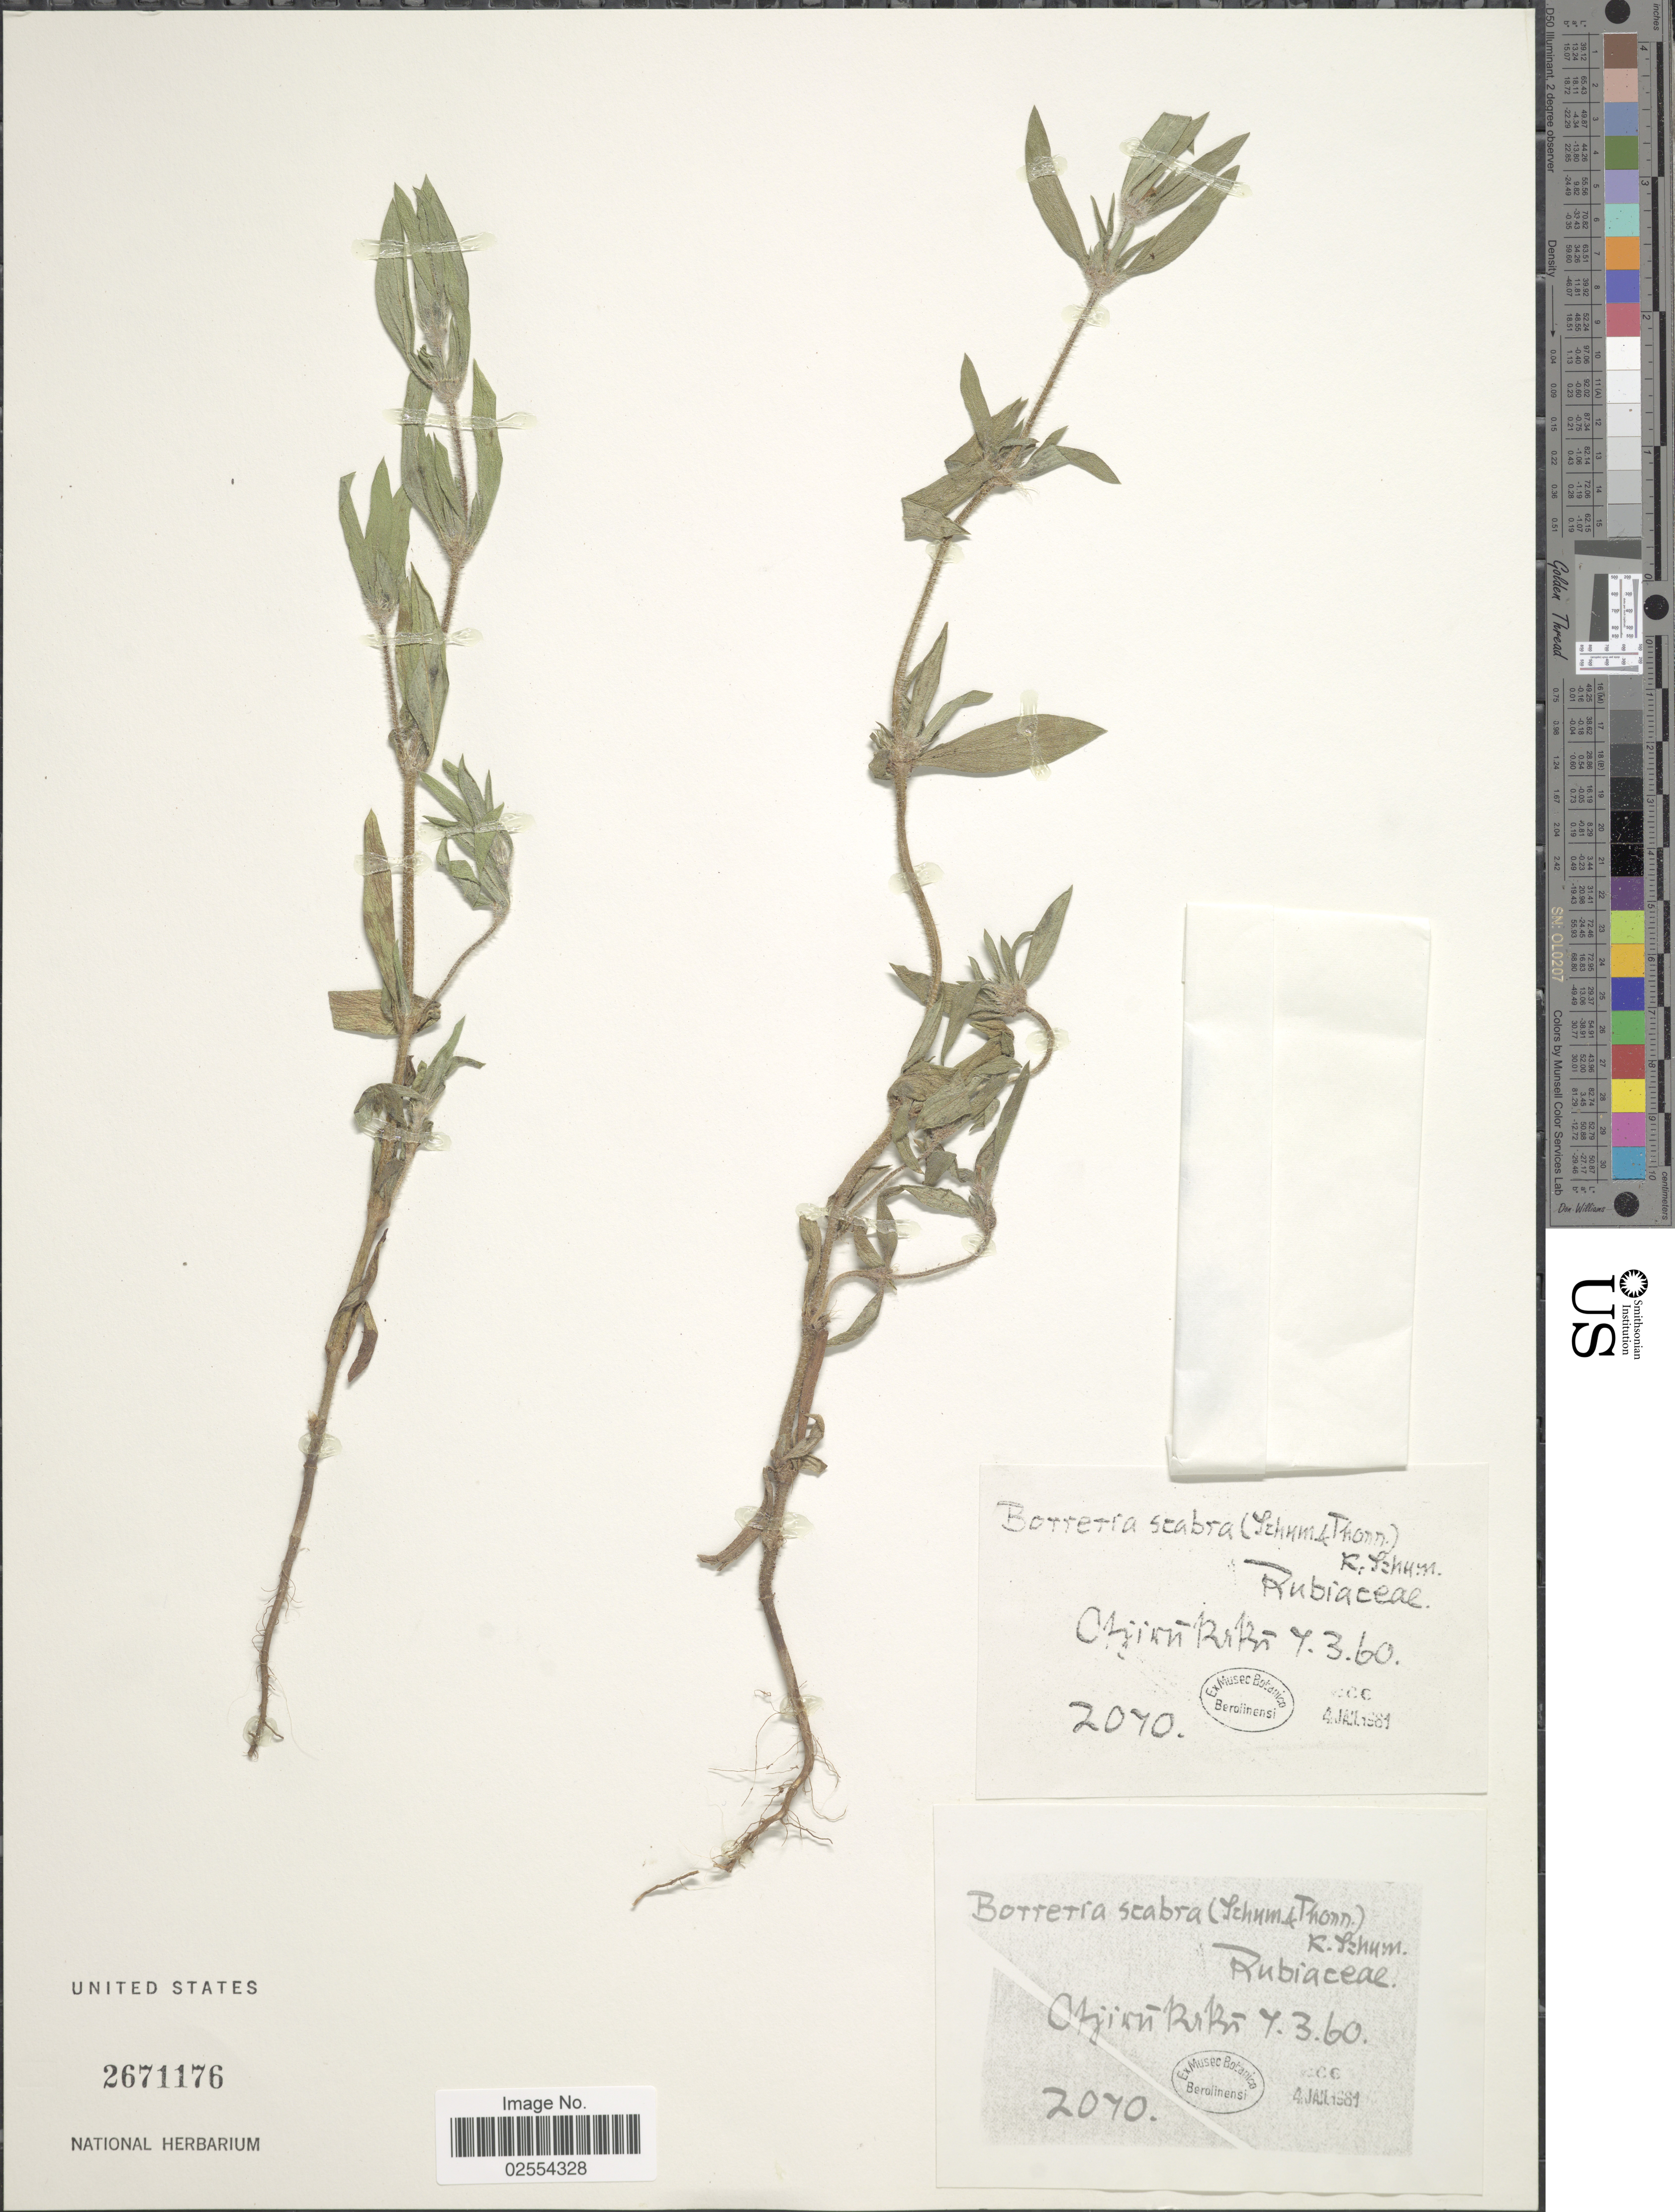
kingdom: Plantae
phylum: Tracheophyta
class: Magnoliopsida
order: Gentianales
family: Rubiaceae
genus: Spermacoce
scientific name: Spermacoce scabra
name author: Willd.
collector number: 2070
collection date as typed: Transcribed d/m/y: 7/3/60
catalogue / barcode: US 2671176